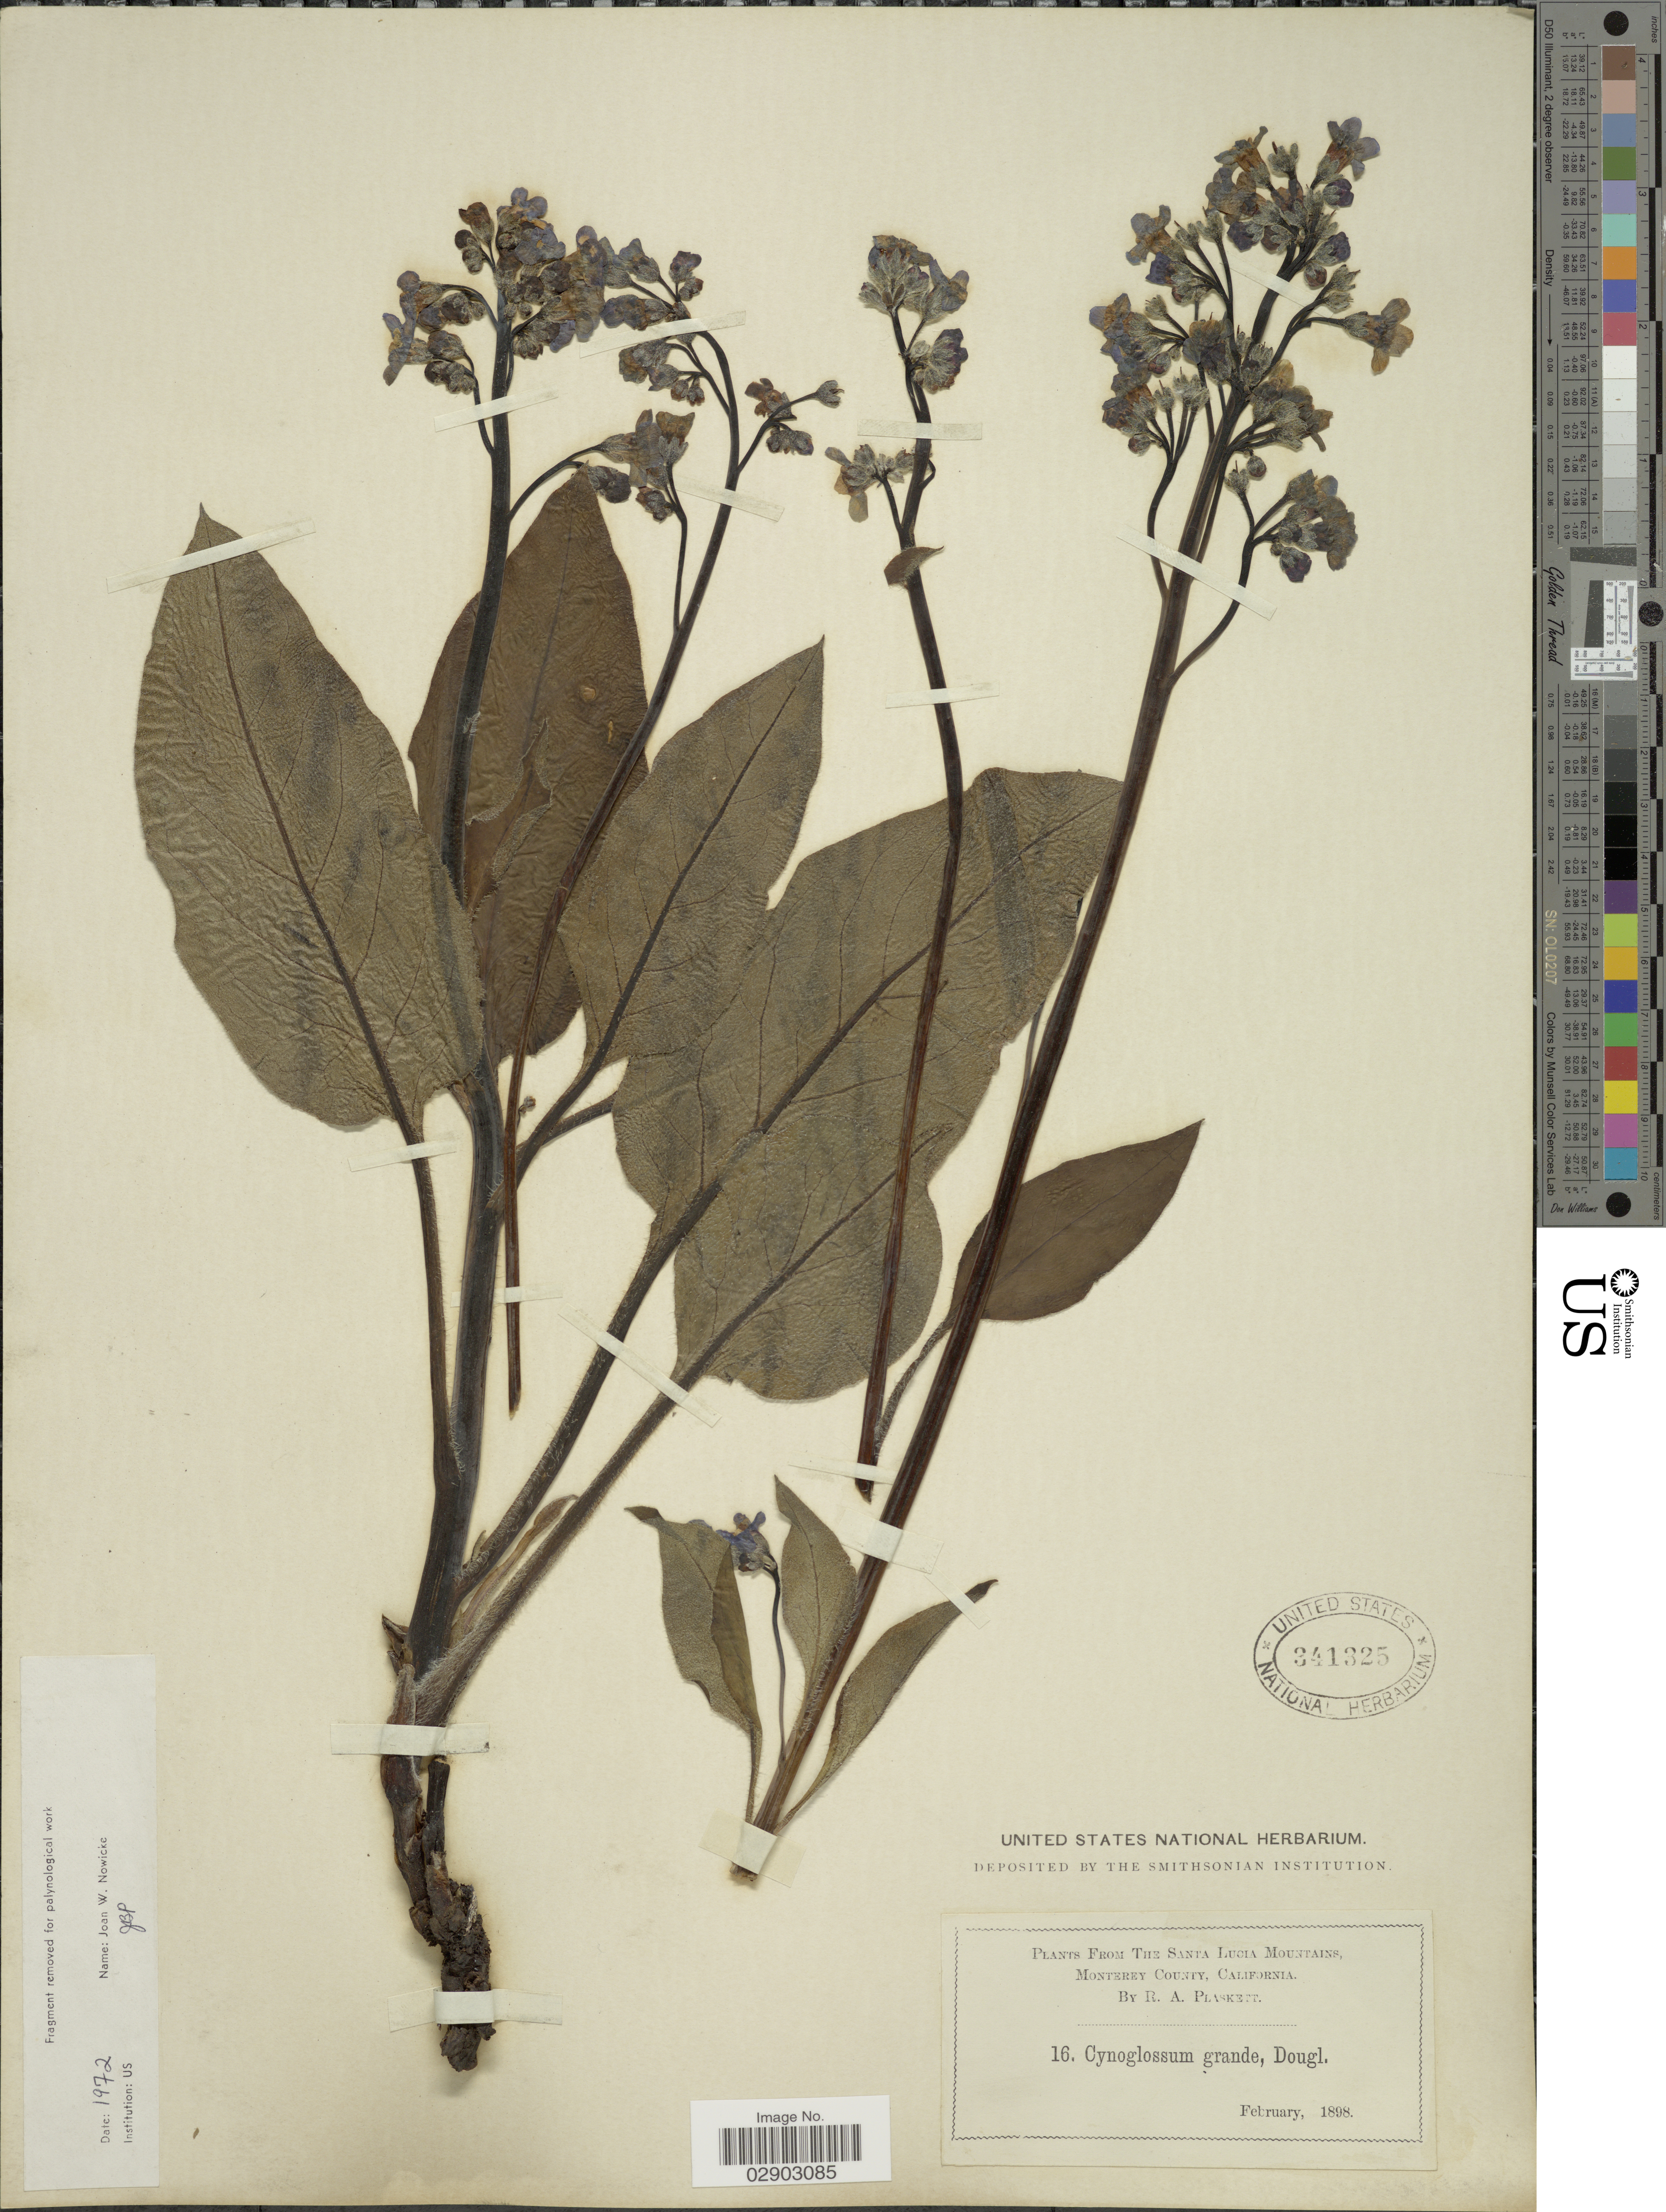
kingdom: Plantae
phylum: Tracheophyta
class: Magnoliopsida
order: Boraginales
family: Boraginaceae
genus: Cynoglossum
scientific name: Cynoglossum grande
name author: Douglas ex Lehm.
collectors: R. Plaskett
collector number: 16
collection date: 1898-02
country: United States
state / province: California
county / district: Monterey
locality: Santa Lucia Mountains, Monterey County.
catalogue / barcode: US 341325